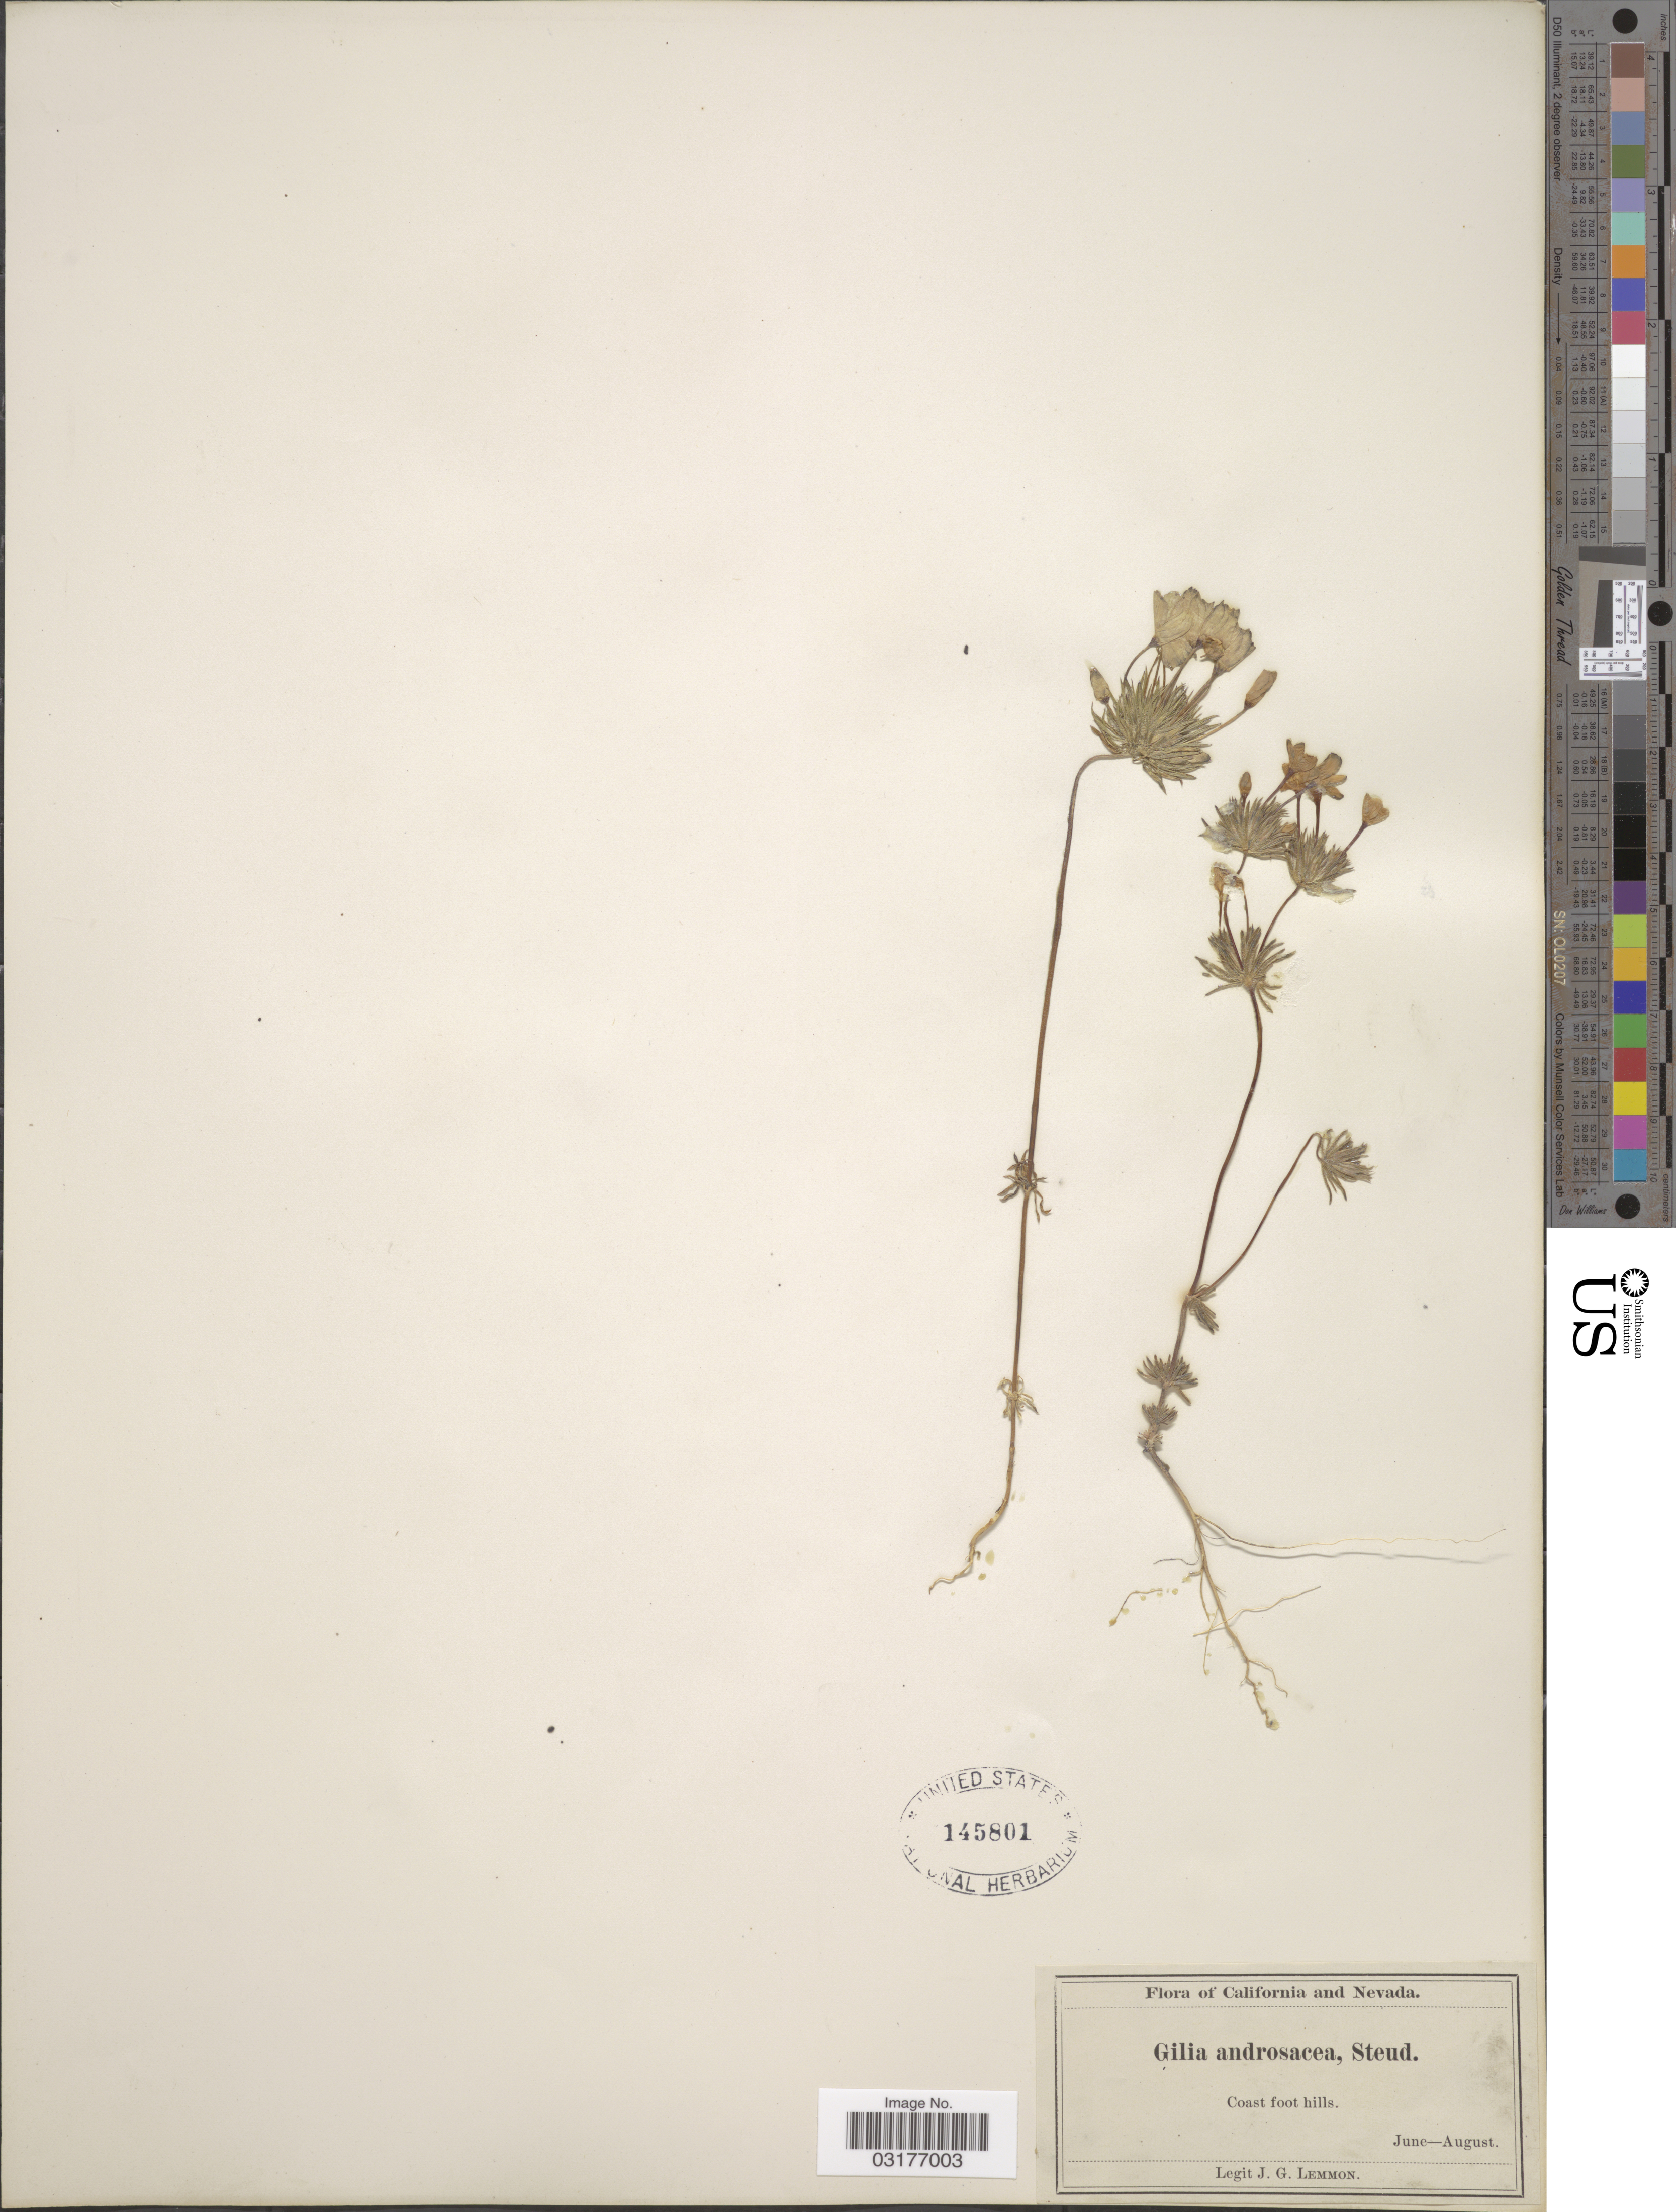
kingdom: Plantae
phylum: Tracheophyta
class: Magnoliopsida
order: Ericales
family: Polemoniaceae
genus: Leptosiphon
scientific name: Leptosiphon androsaceus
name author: Benth.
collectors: J. Lemmon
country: United States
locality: California and Nevada. Coast foot hills.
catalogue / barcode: US 145801